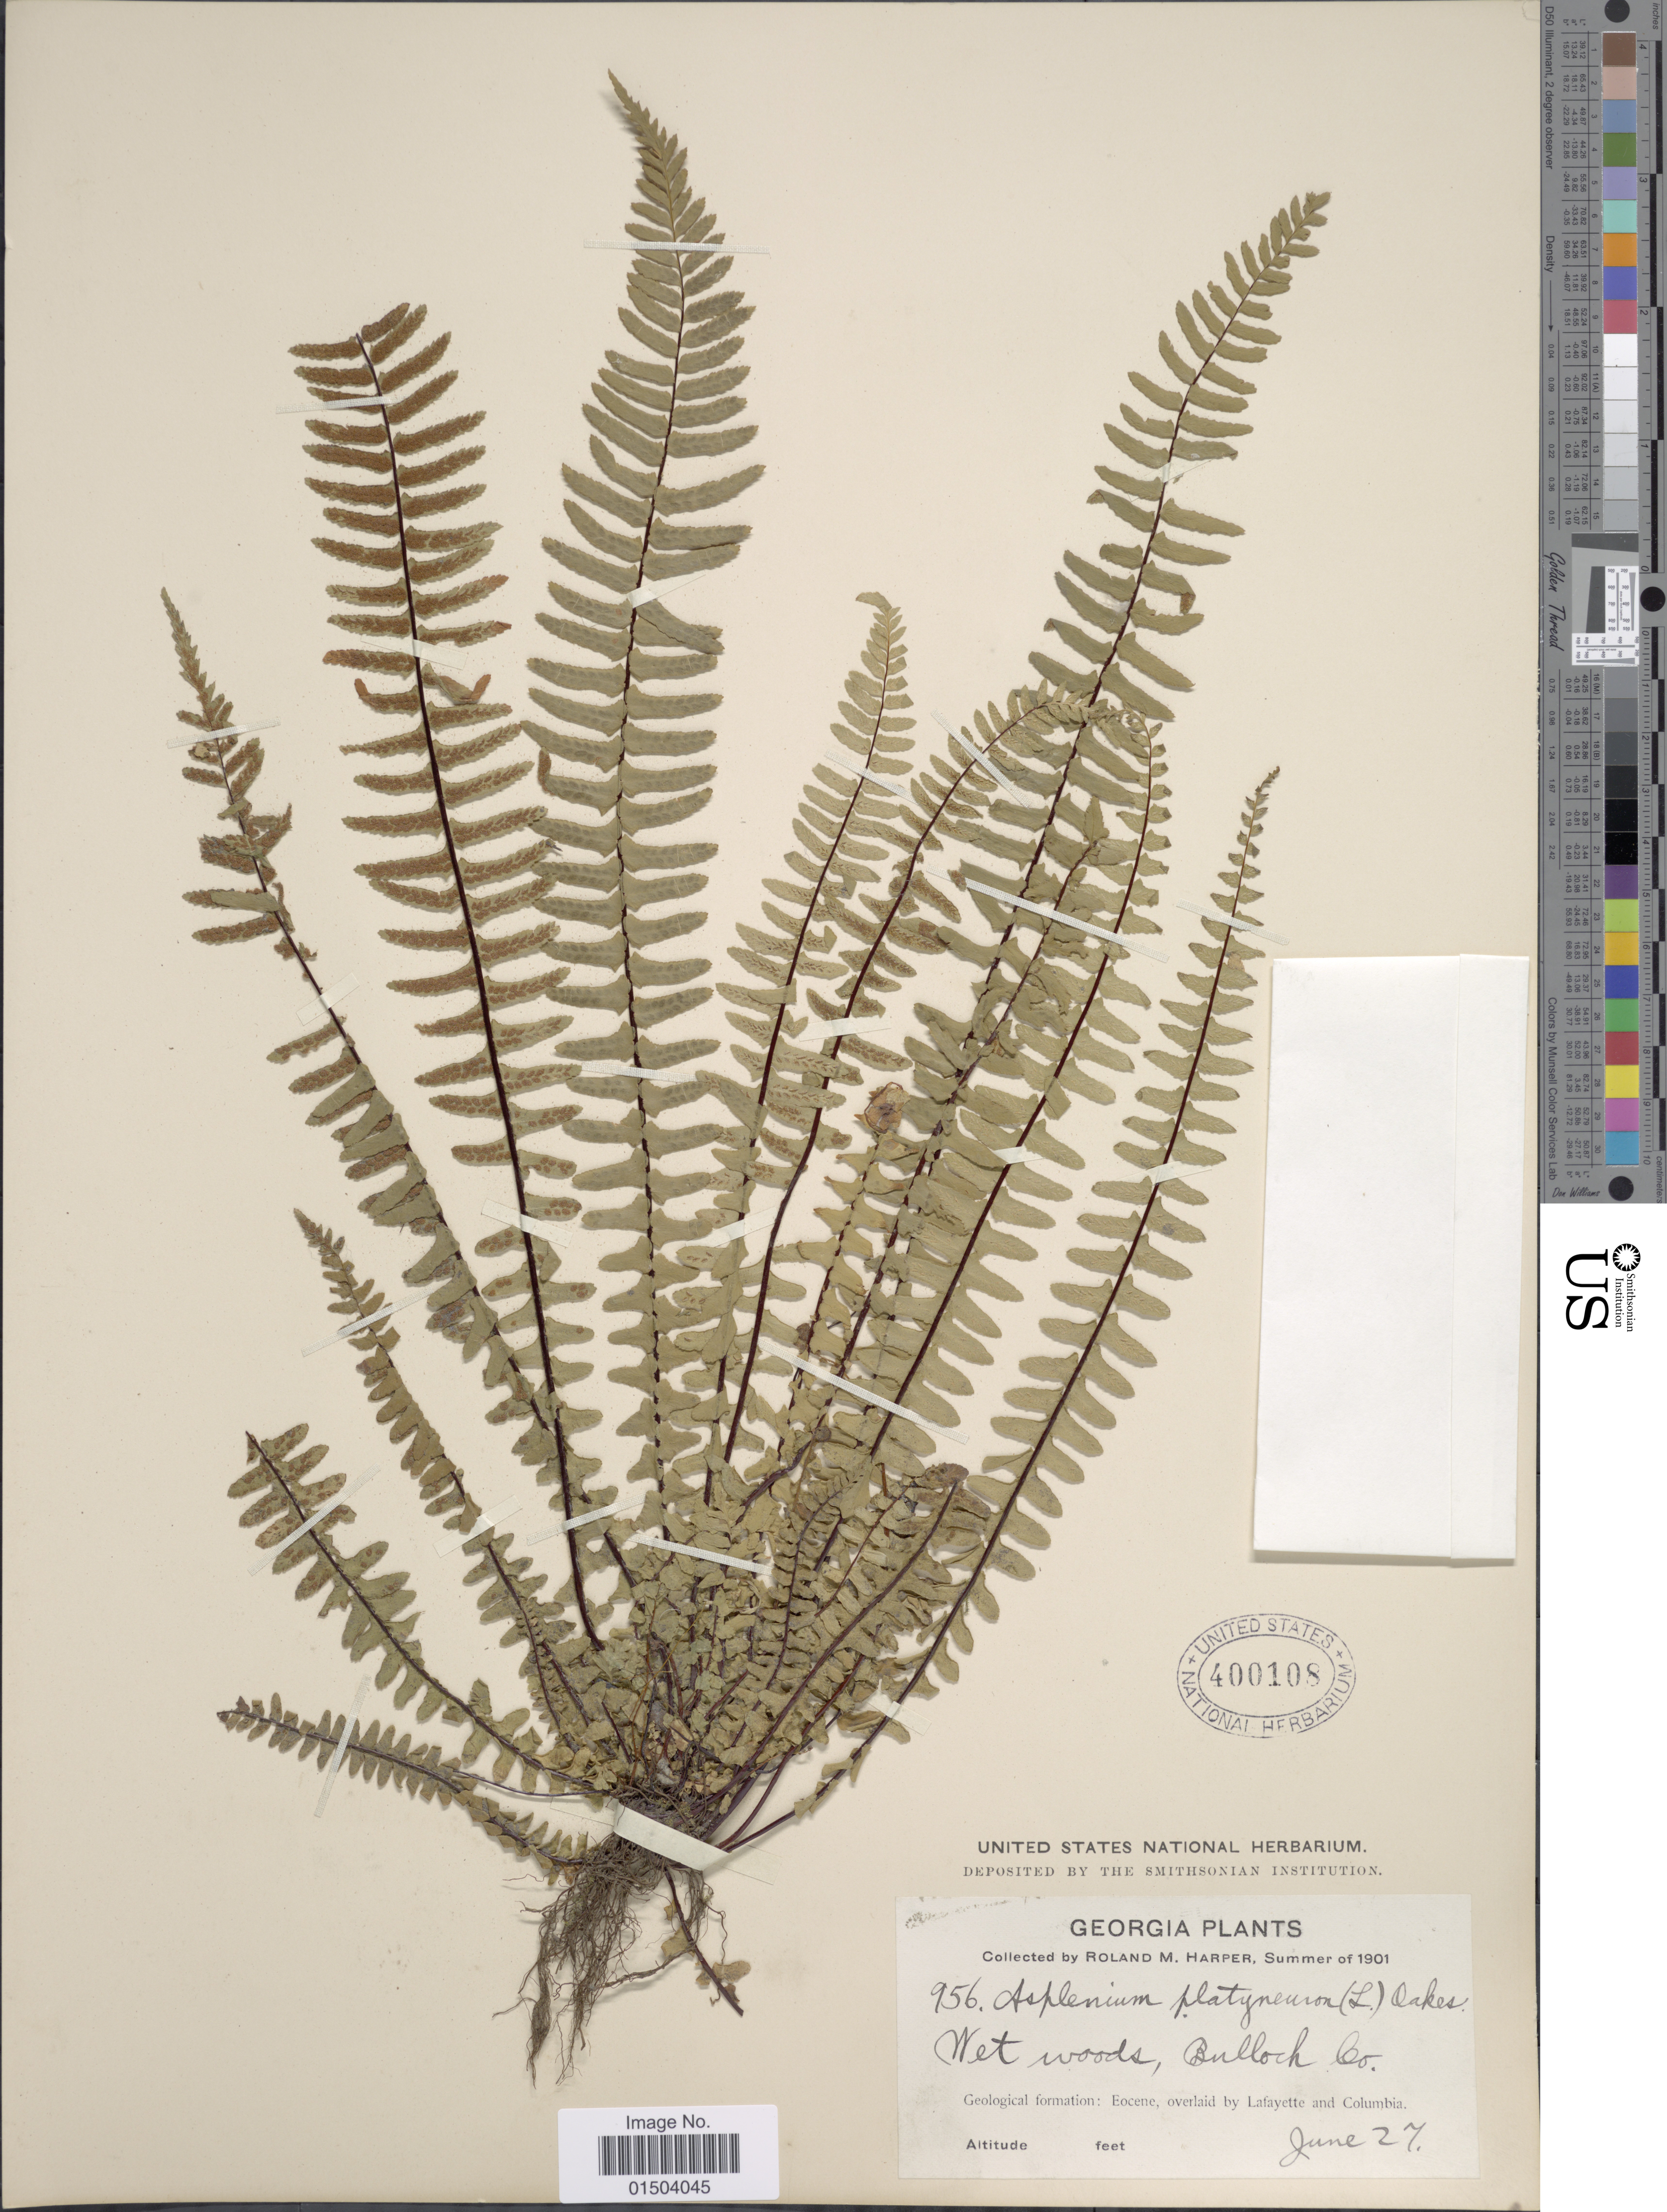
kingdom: Plantae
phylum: Tracheophyta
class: Polypodiopsida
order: Polypodiales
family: Aspleniaceae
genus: Asplenium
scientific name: Asplenium platyneuron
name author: (L.) Britton, Stearns & Poggenb.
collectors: R. M. Harper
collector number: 956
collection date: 1901-06-27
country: United States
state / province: Georgia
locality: Wet woods, Bulloch Co. Geological formation: Eocene, overlaid by Lafayette and Columbia.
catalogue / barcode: US 400108